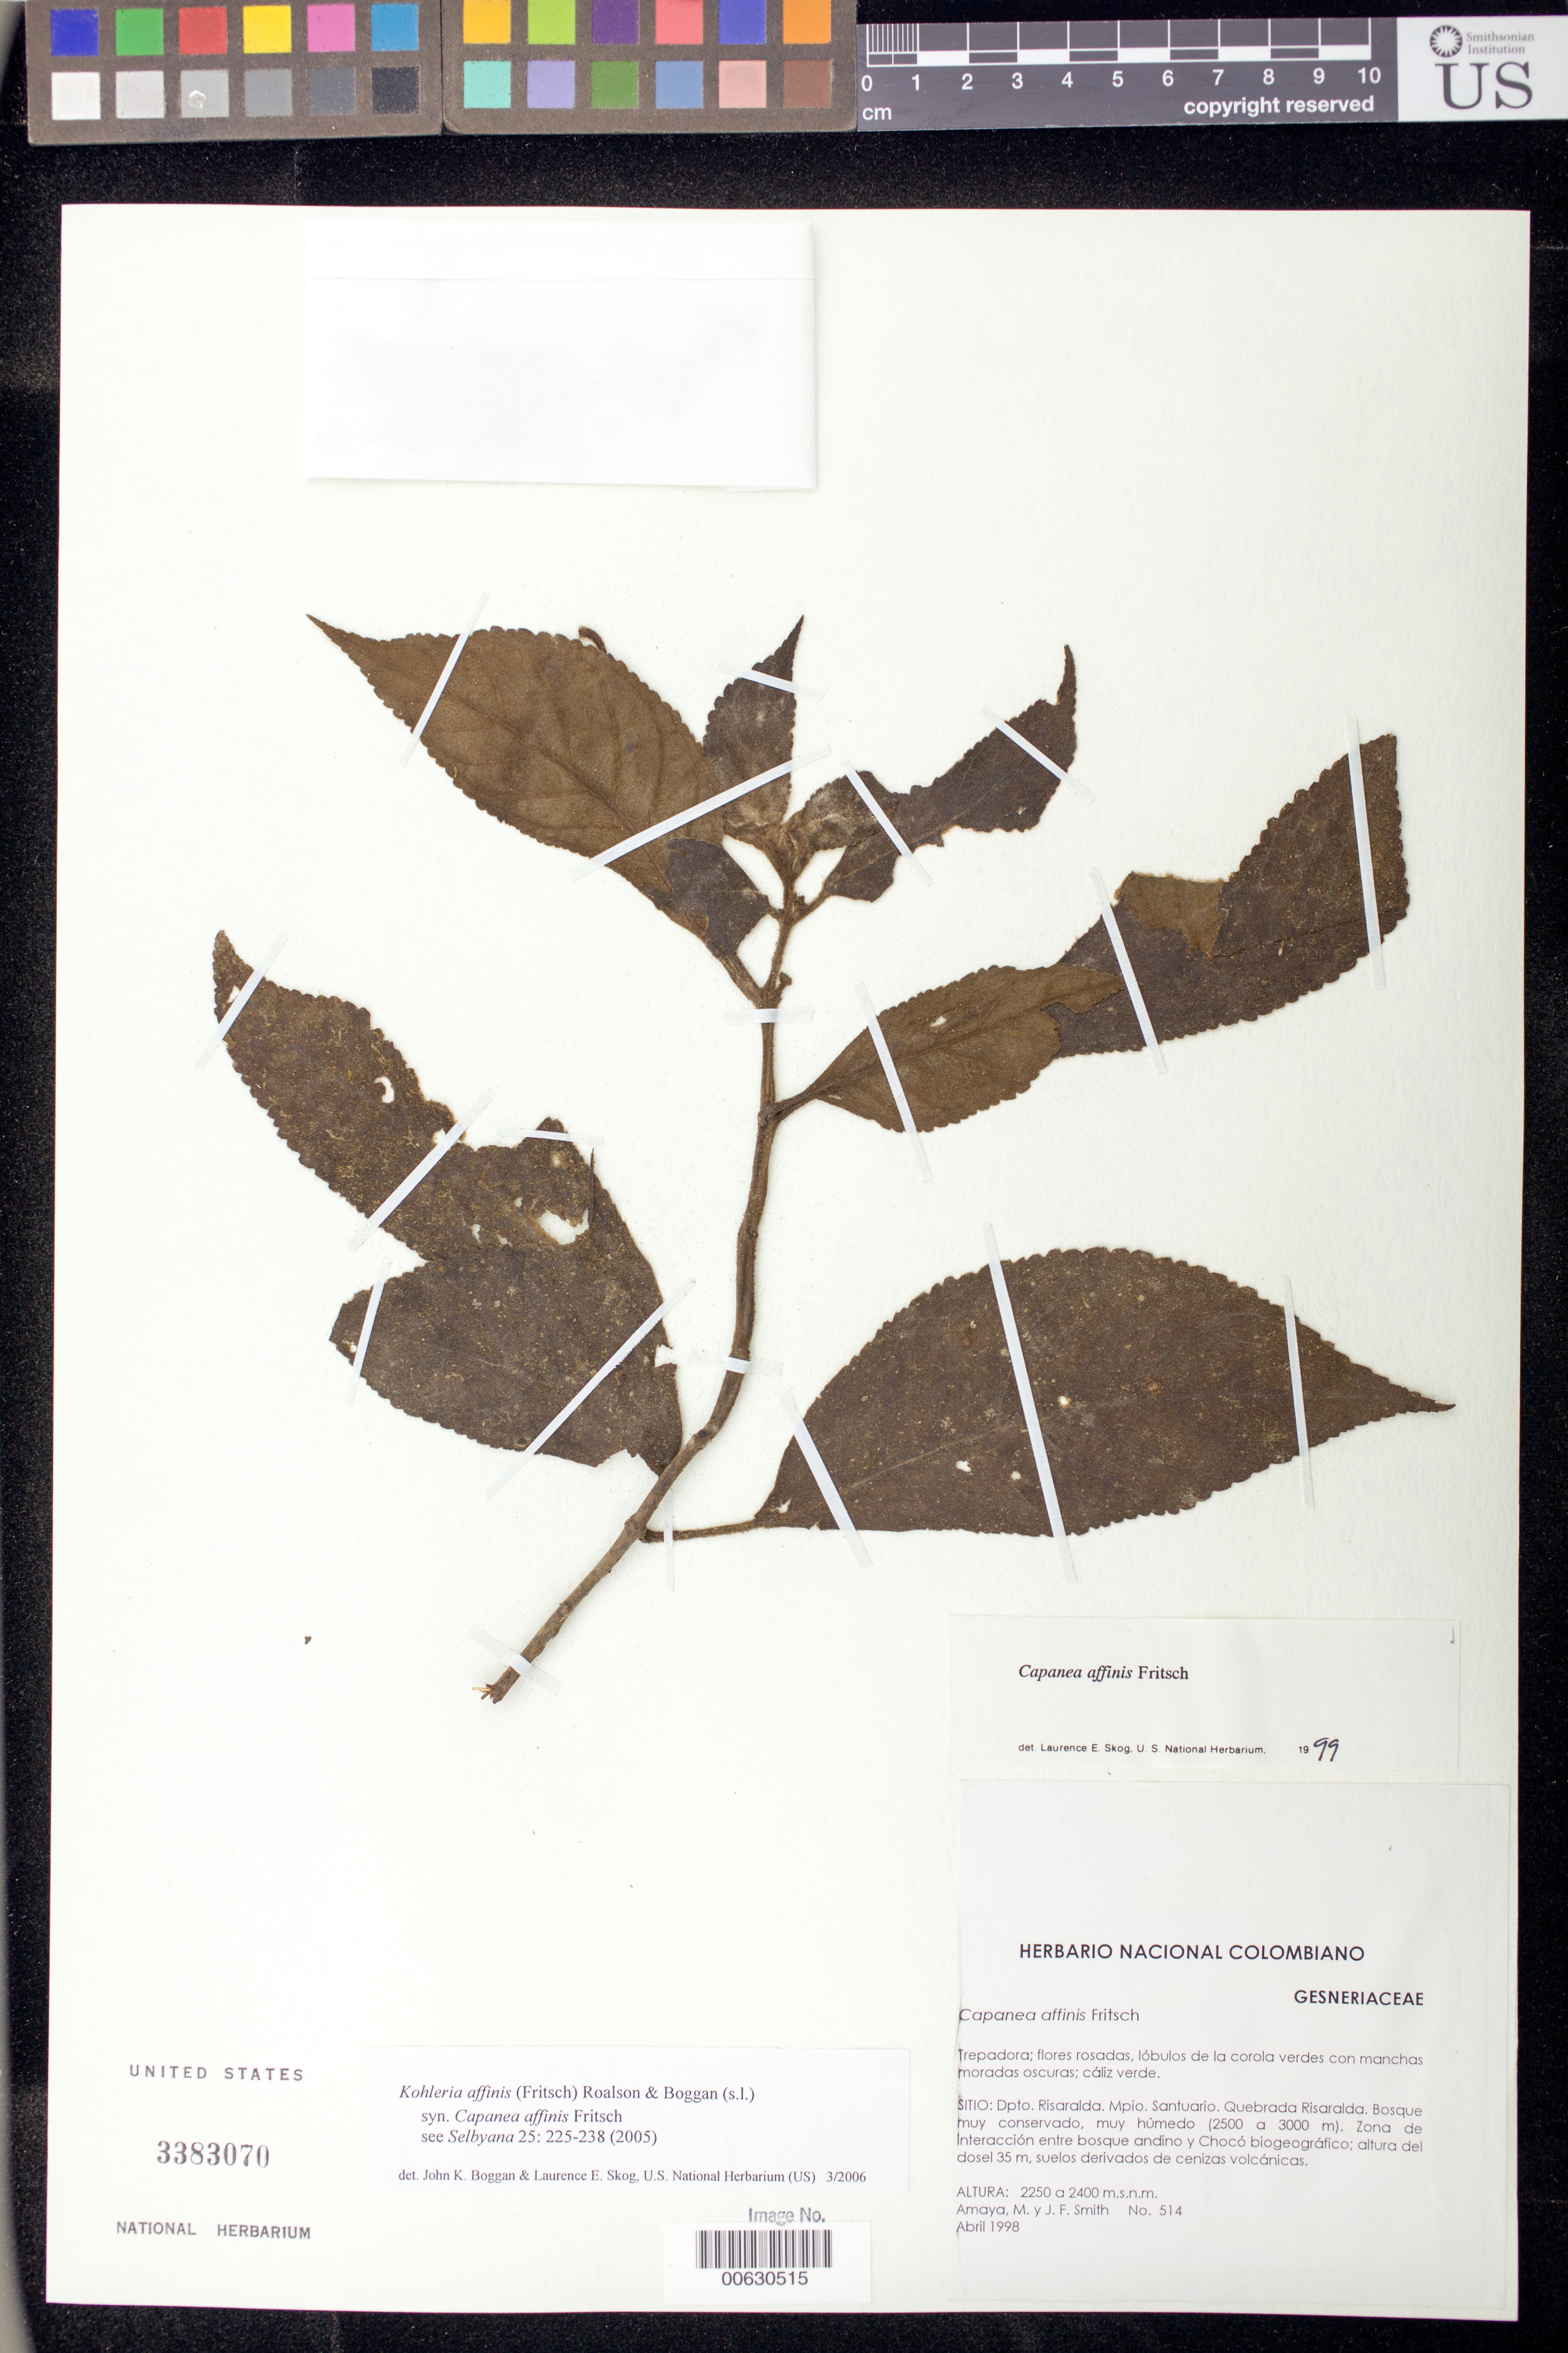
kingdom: Plantae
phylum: Tracheophyta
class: Magnoliopsida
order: Lamiales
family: Gesneriaceae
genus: Kohleria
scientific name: Kohleria affinis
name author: (Fritsch) Roalson & Boggan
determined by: Boggan, J. K.; Skog, L. E.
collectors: M. Amaya & J. F. Smith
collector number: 514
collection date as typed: Apr 1998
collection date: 1998-04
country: Colombia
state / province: Risaralda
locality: Mpio. Santuario. Quebrada Risaralda.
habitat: Bosque muy conservado, muy húmedo (2500 a 3000 m); zona de interacción entre bosque andino y Chocó biogeográfico; altura del dosel 35 m, suelos derivados de cenizas volcánicas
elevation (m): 2250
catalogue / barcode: US 3383070